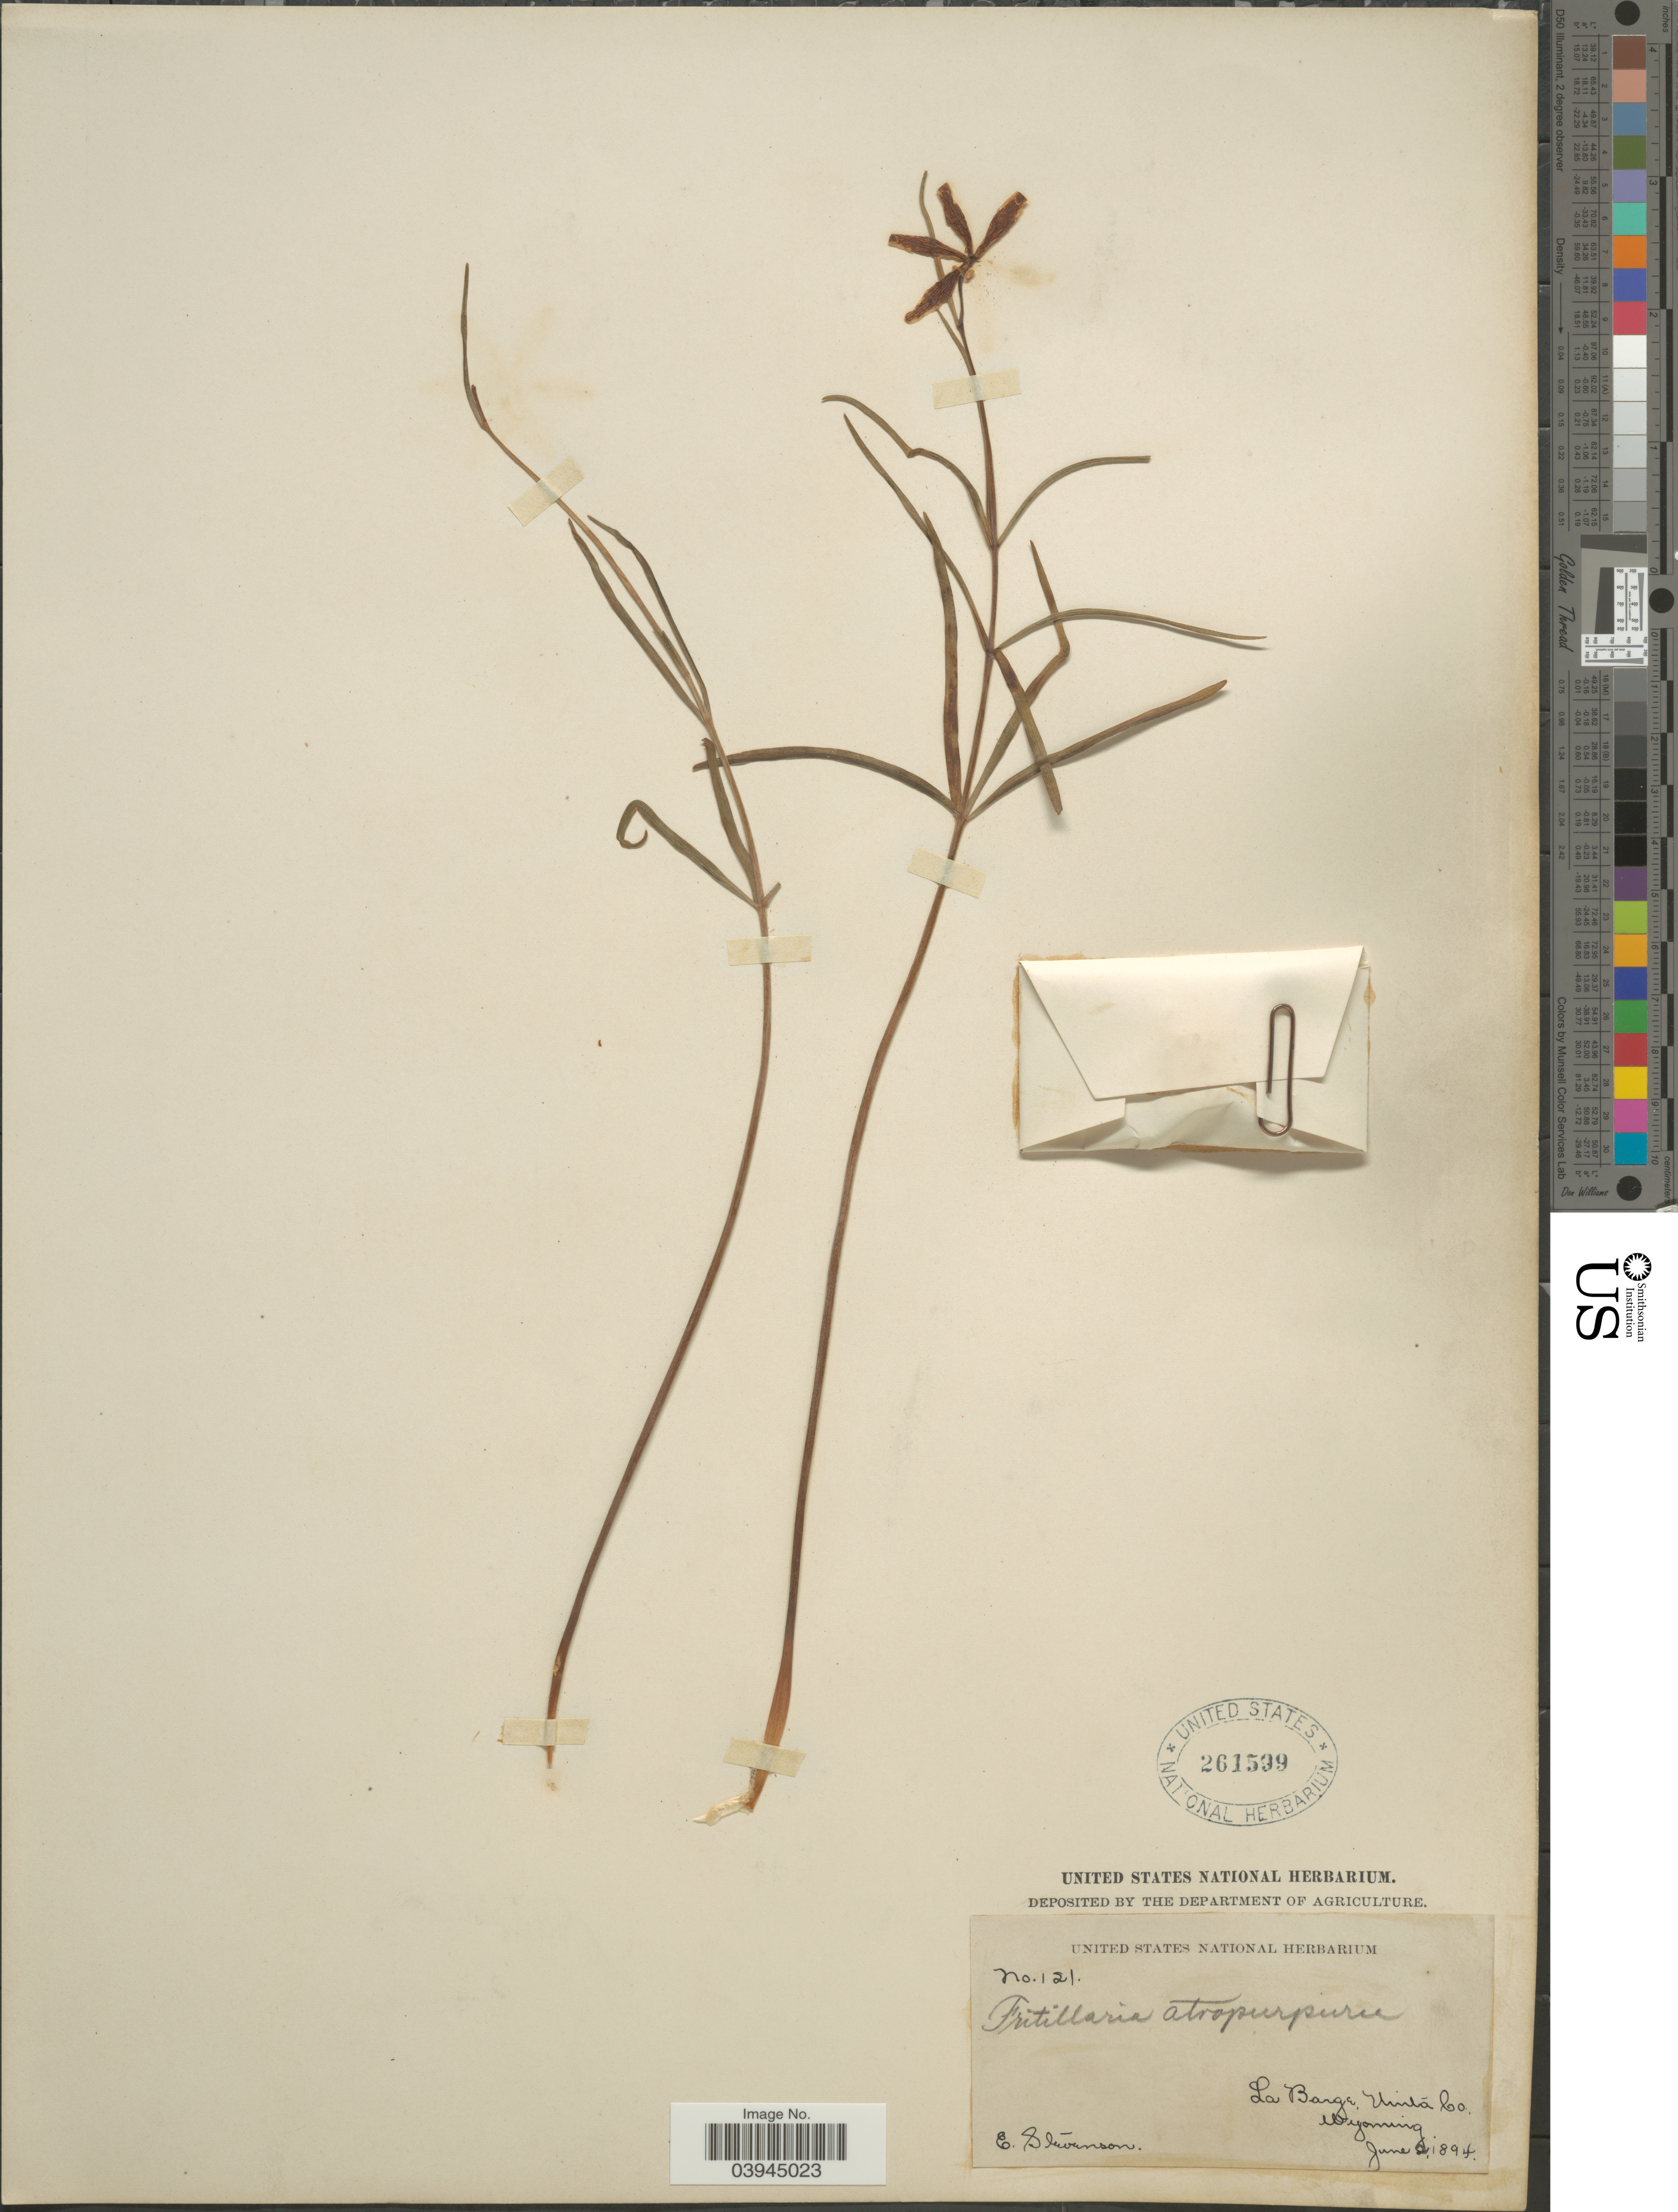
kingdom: Plantae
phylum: Tracheophyta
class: Liliopsida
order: Liliales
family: Liliaceae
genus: Fritillaria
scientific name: Fritillaria atropurpurea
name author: Nutt.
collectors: E. Stevenson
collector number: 121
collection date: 1894-06-02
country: United States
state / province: Wyoming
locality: La Barge, Uinta Co.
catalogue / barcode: US 261599